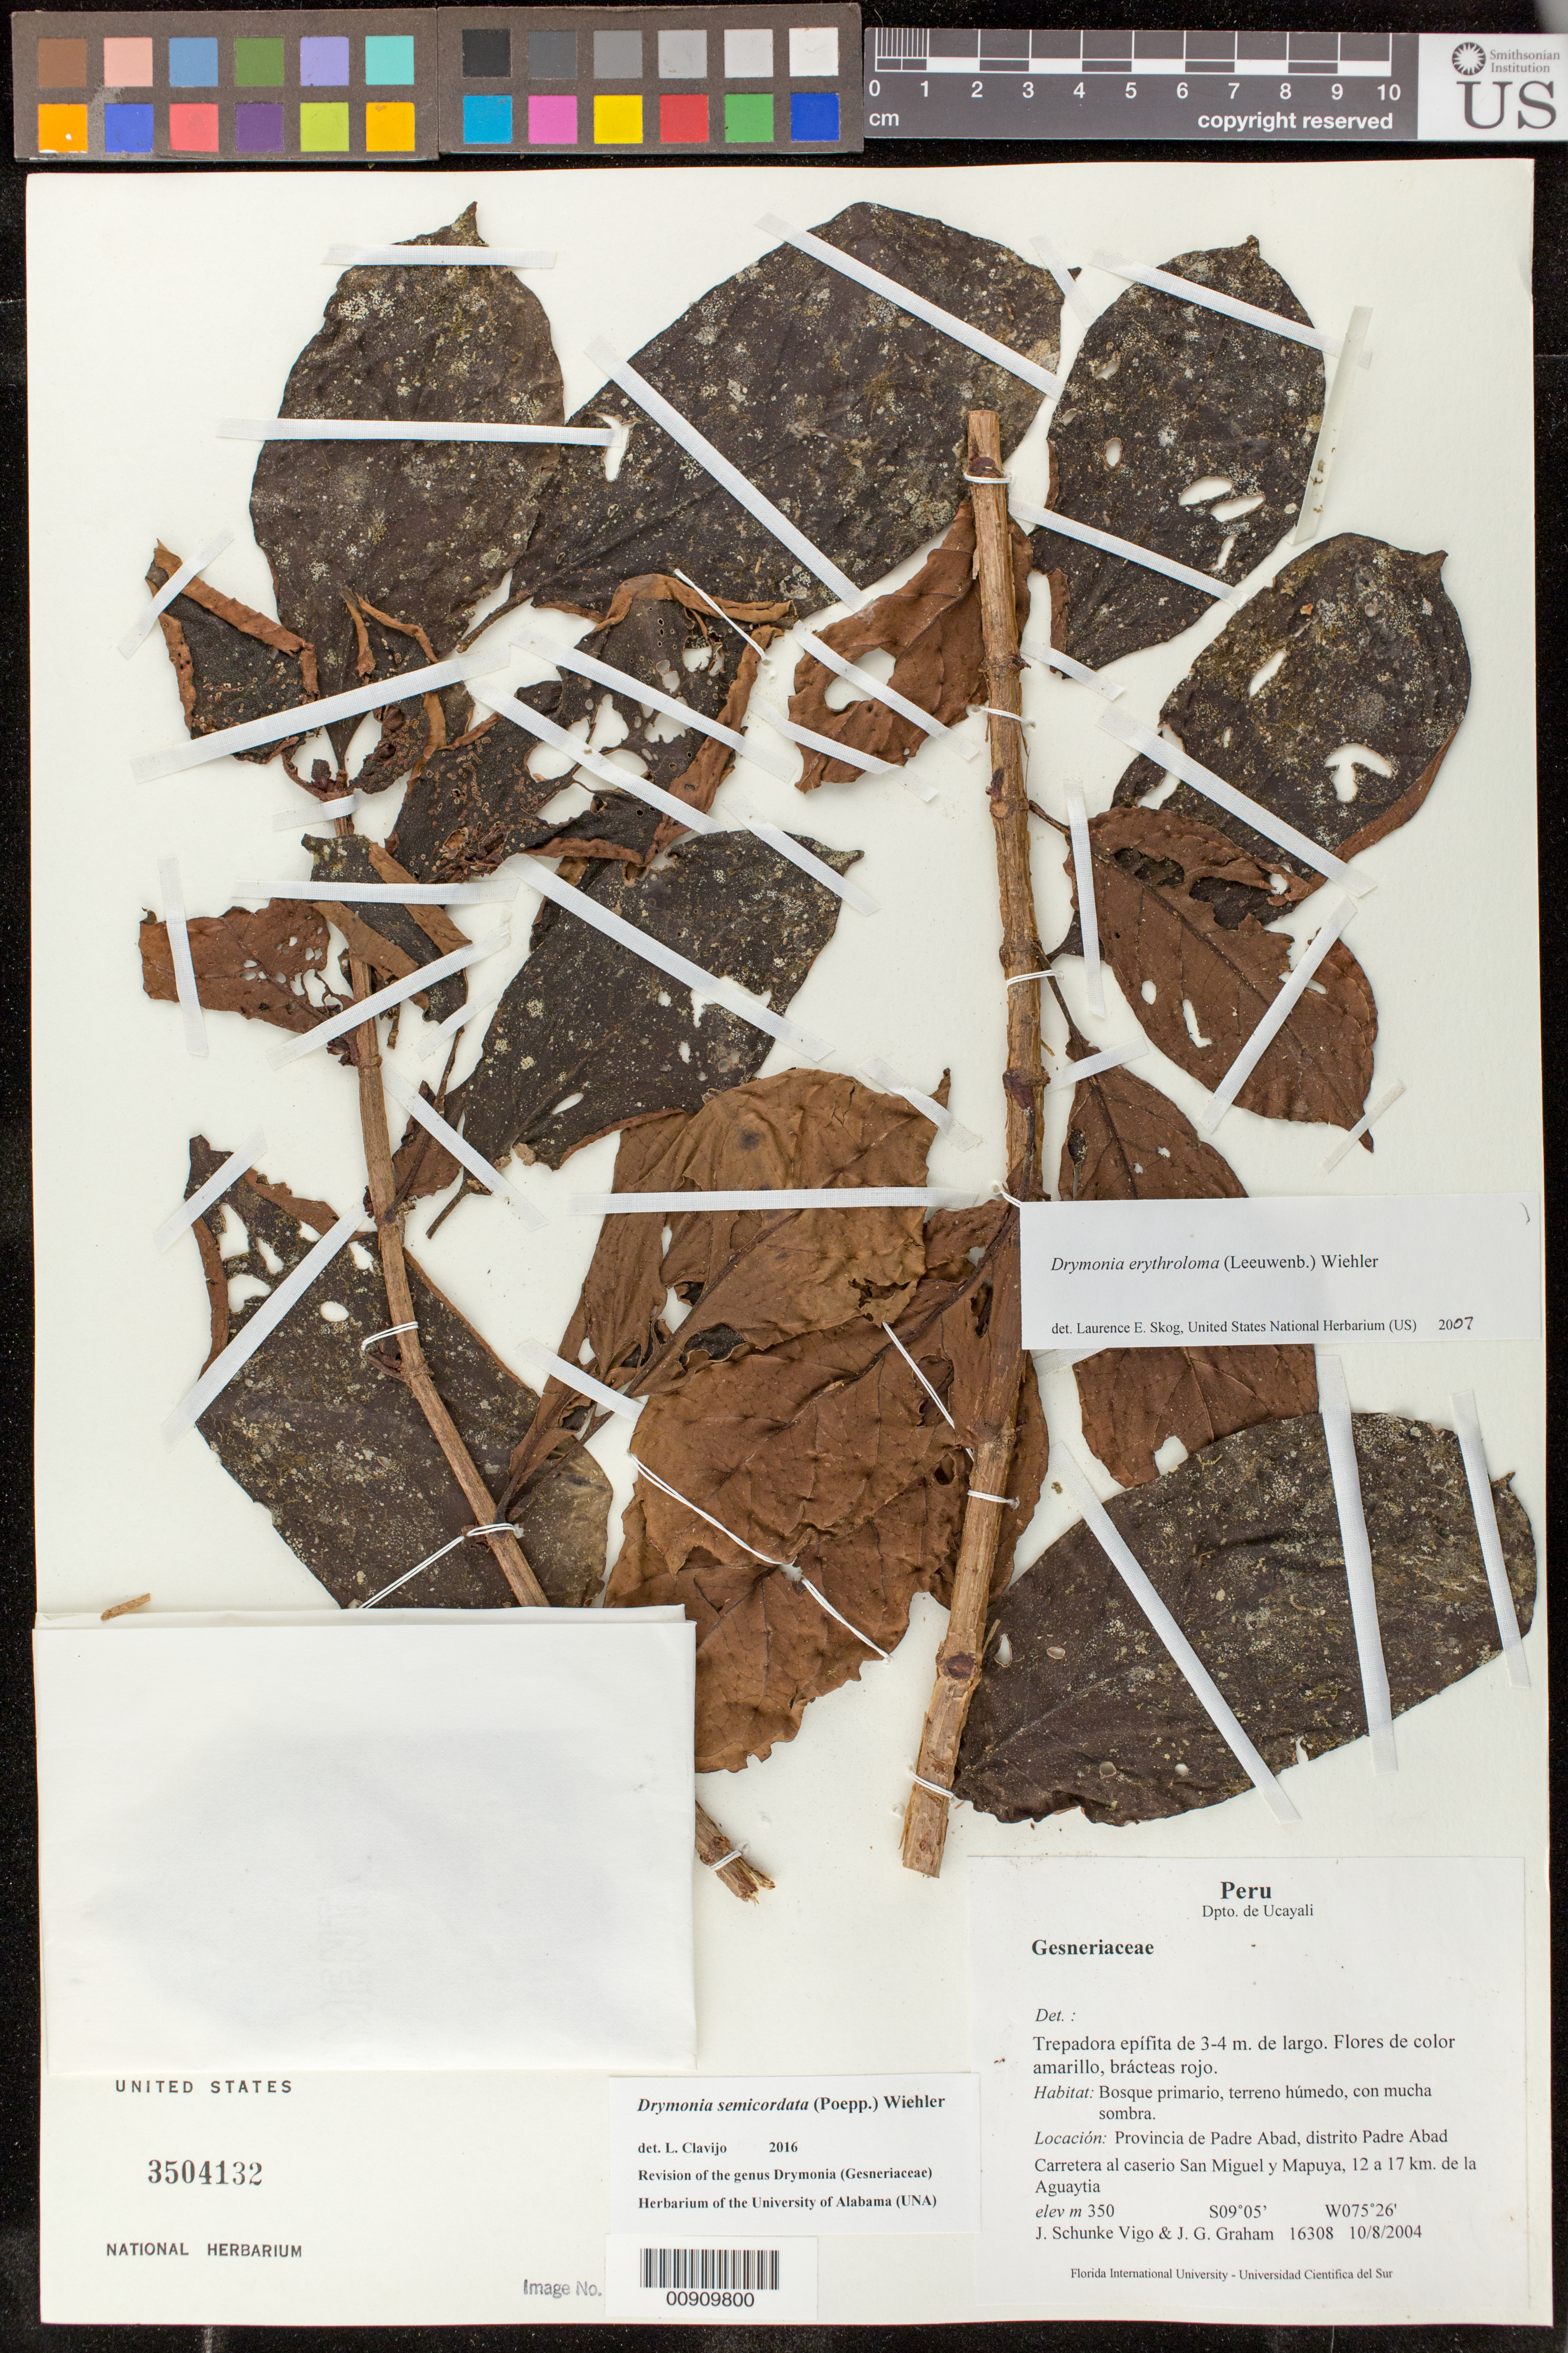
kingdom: Plantae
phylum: Tracheophyta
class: Magnoliopsida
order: Lamiales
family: Gesneriaceae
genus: Drymonia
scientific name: Drymonia semicordata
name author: (Poepp.) Wiehler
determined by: Clavijo, L.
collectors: J. Schunke Vigo & J. G. Graham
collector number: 16308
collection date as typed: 08 Oct 2004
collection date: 2004-10-08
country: Peru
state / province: Ucayali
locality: Provincia de Padre Abad, distrito Padre Abad. Carretera al caserio San Miguel y Mapuya, 12 a 17 km de la Aguaytia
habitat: Bosque primario, terreno húmedo, con mucha sombra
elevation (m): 350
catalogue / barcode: US 3504132